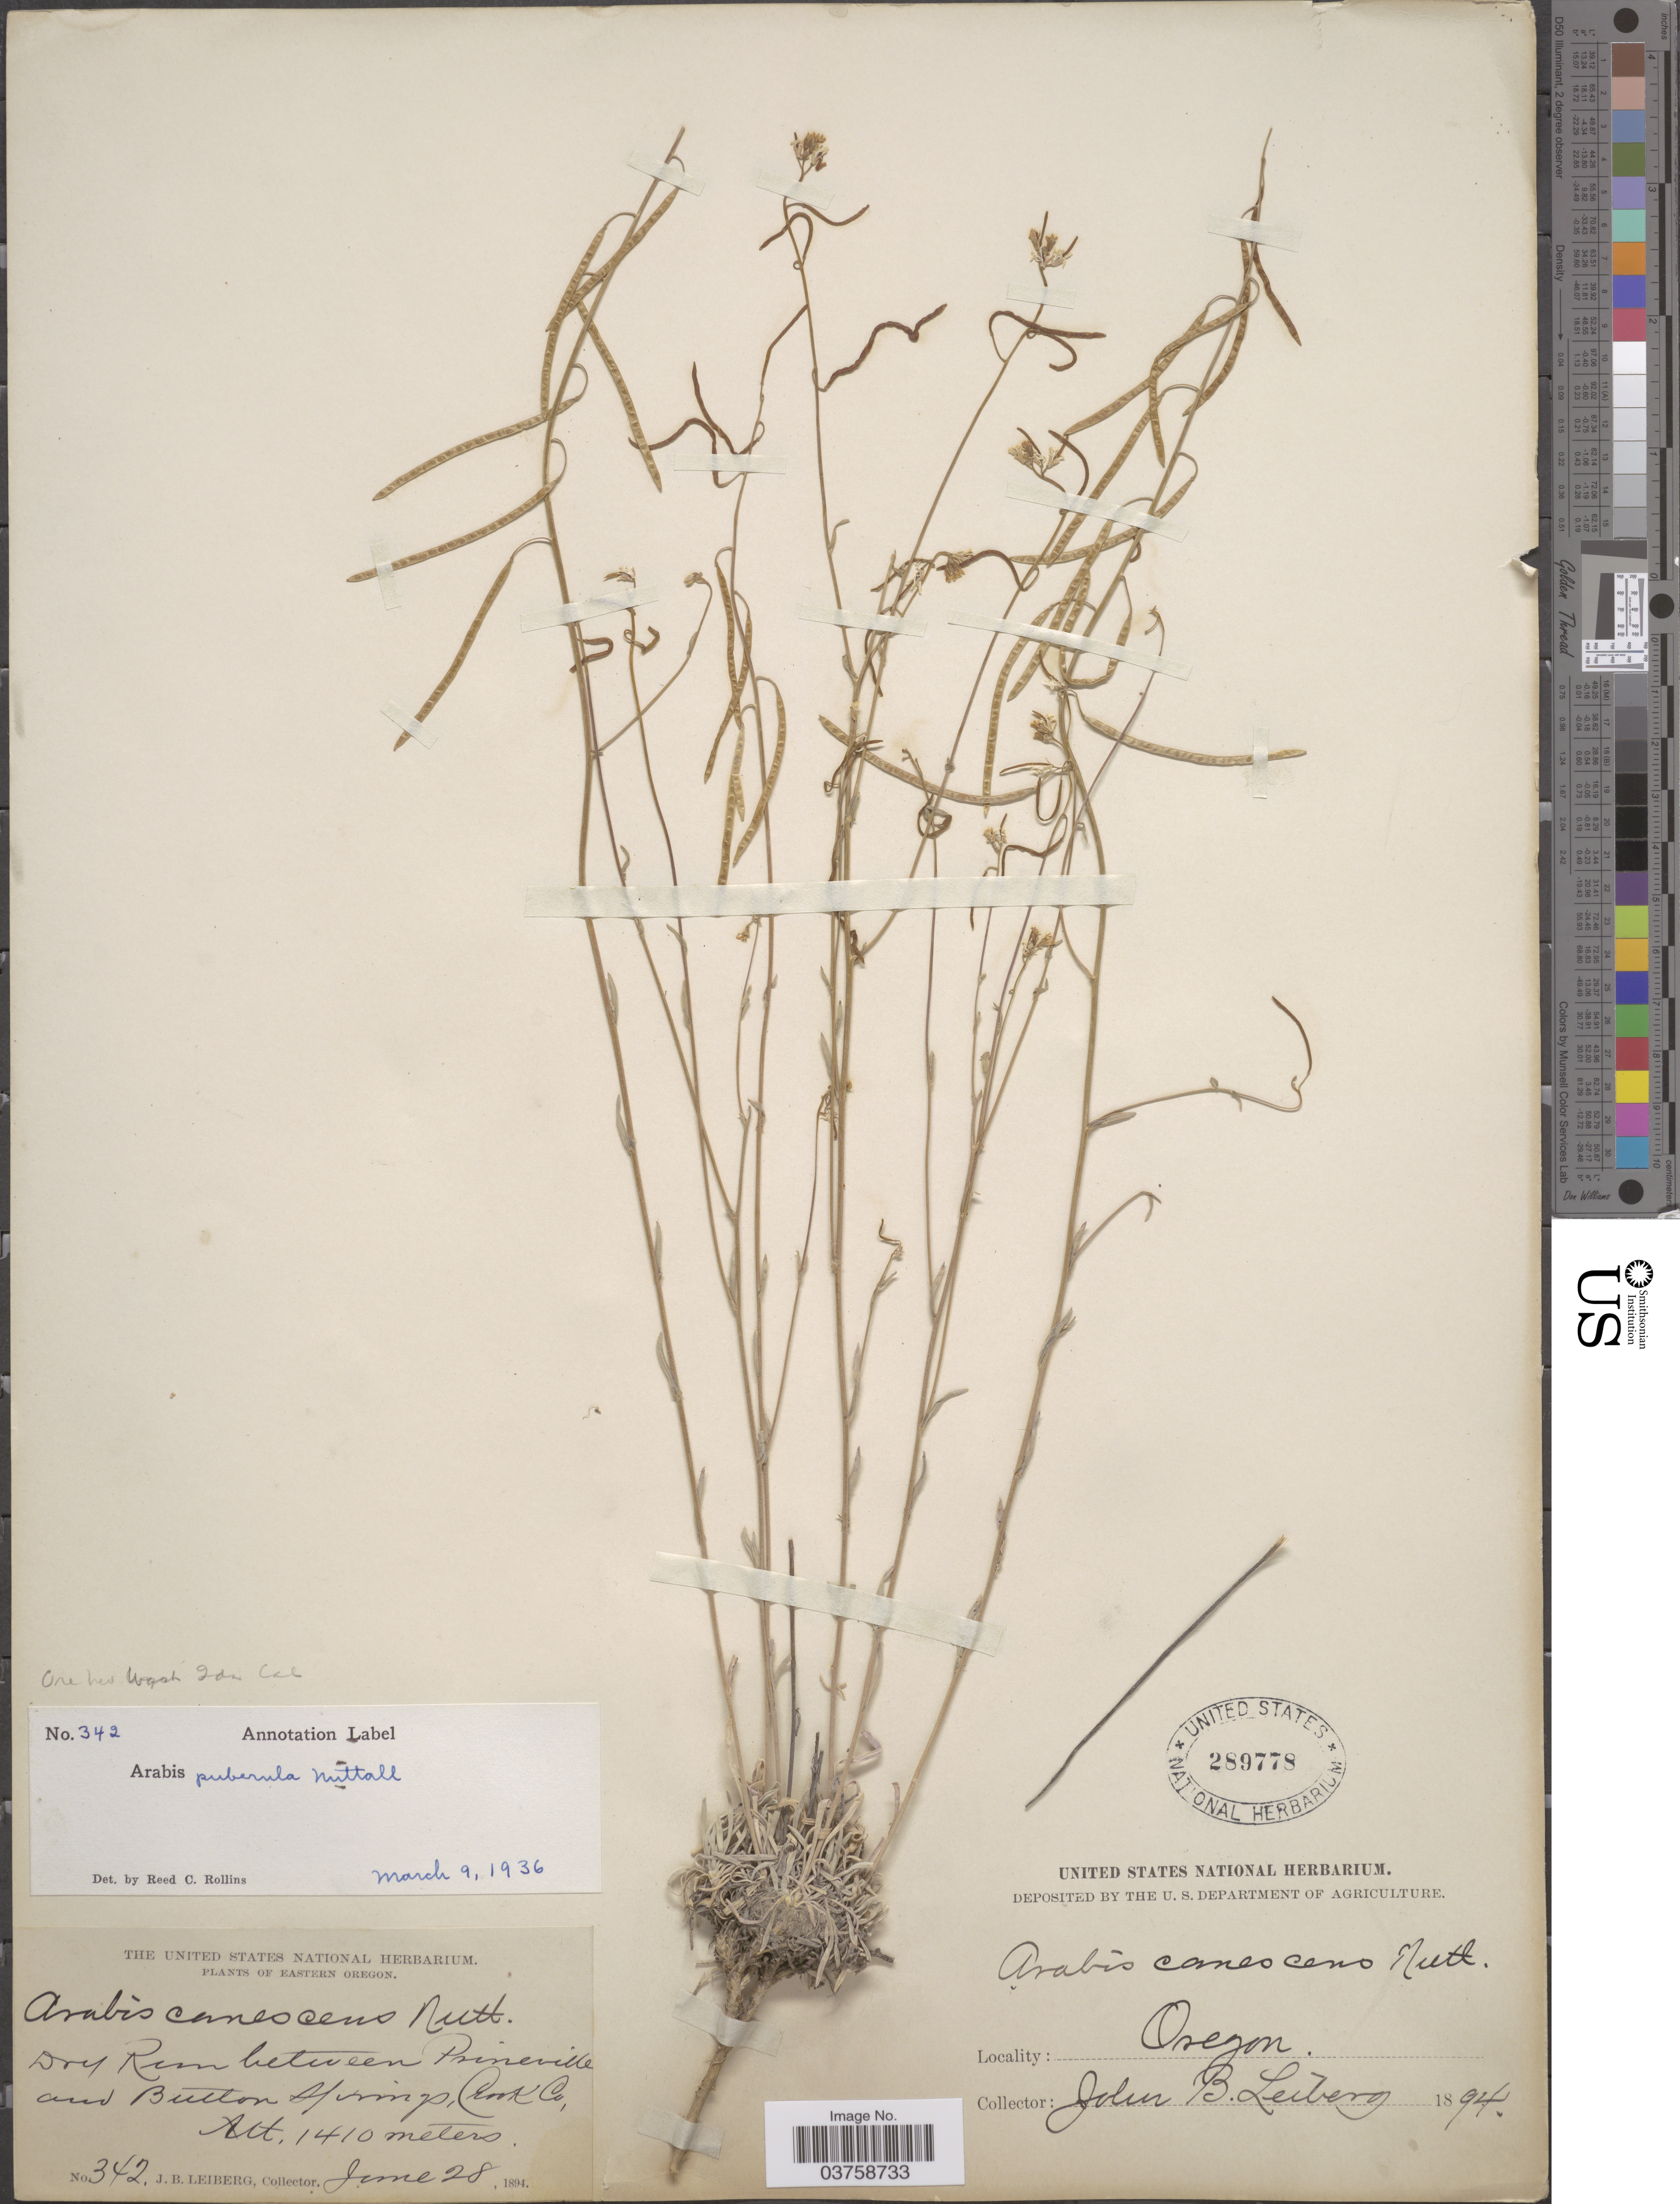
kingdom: Plantae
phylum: Tracheophyta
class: Magnoliopsida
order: Brassicales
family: Brassicaceae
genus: Arabis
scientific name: Arabis puberula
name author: Nutt.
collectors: J. B. Leiberg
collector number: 342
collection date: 1894-06-28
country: United States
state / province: Oregon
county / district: Crook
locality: Eastern Oregon. Dry Rim between Prineville and Button Springs, Crook Co.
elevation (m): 1410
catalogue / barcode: US 289778